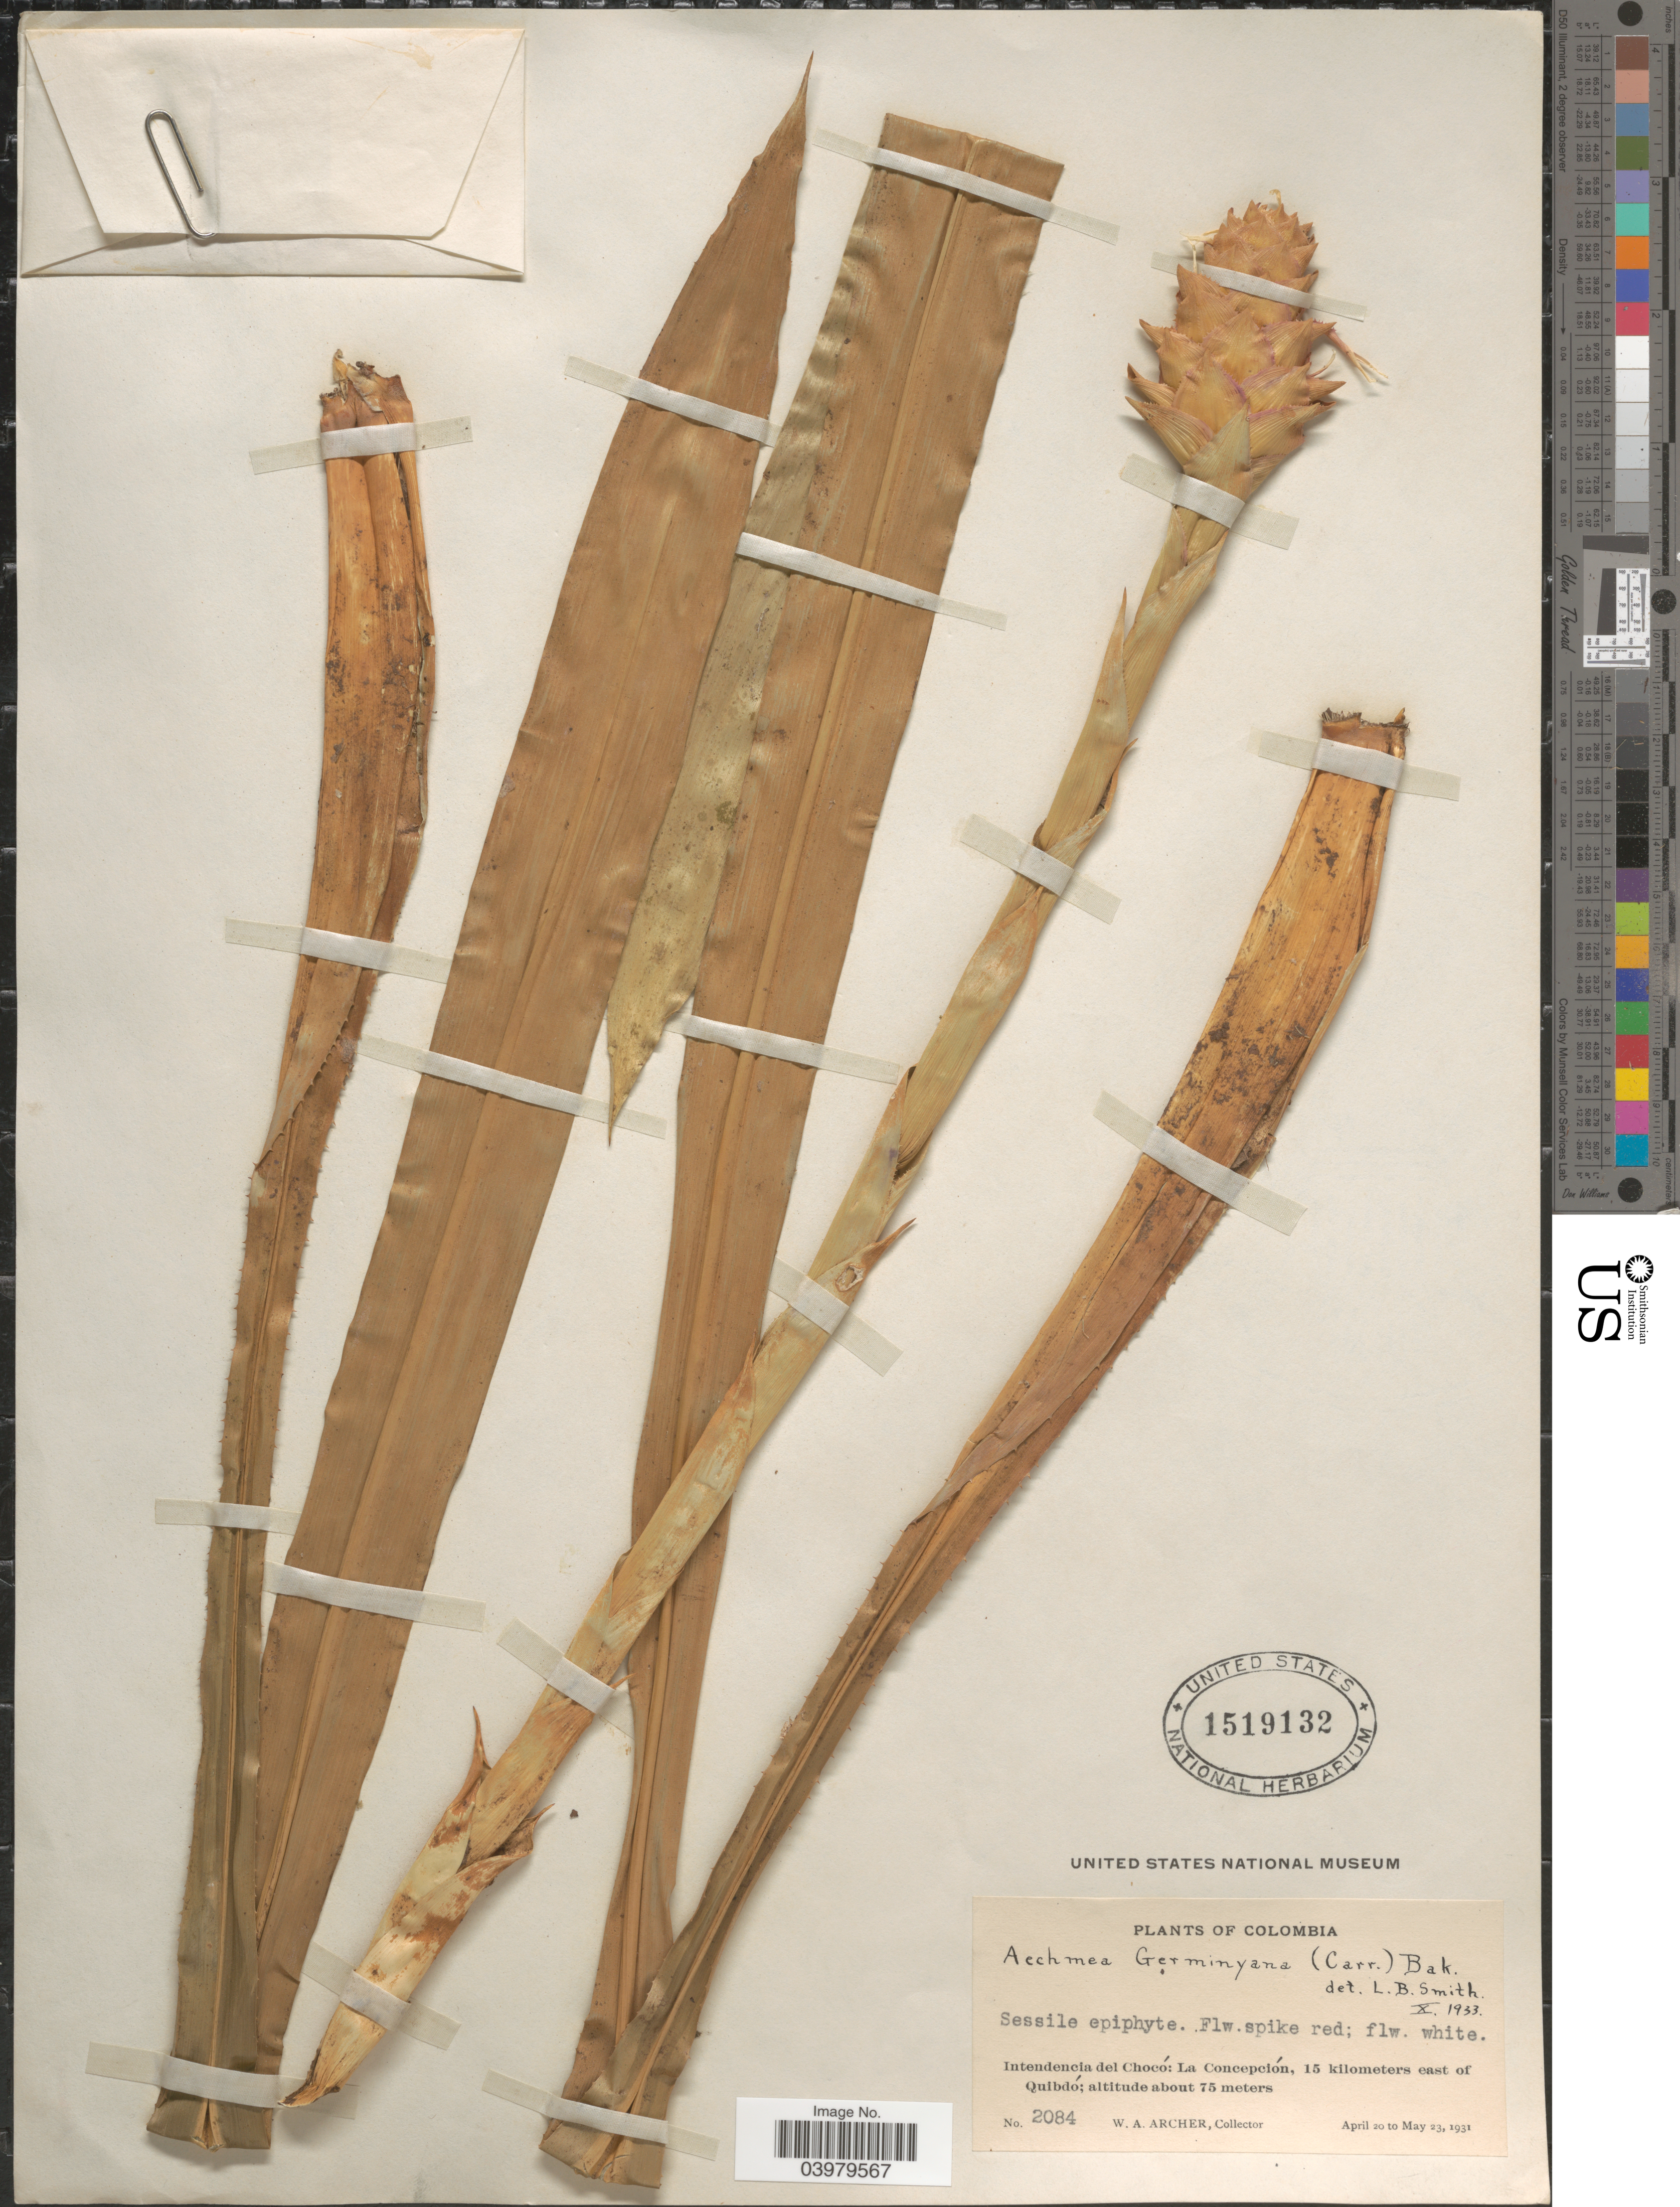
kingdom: Plantae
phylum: Tracheophyta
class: Liliopsida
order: Poales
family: Bromeliaceae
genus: Aechmea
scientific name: Aechmea germinyana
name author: (Carrière) Baker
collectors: W. Archer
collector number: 2084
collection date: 1931-04-20/1931-05-23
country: Colombia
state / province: Chocó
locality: Intendencia del Chocó: La Concepción, 15 kilometers east of Quibdó.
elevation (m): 75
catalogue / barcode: US 1519132